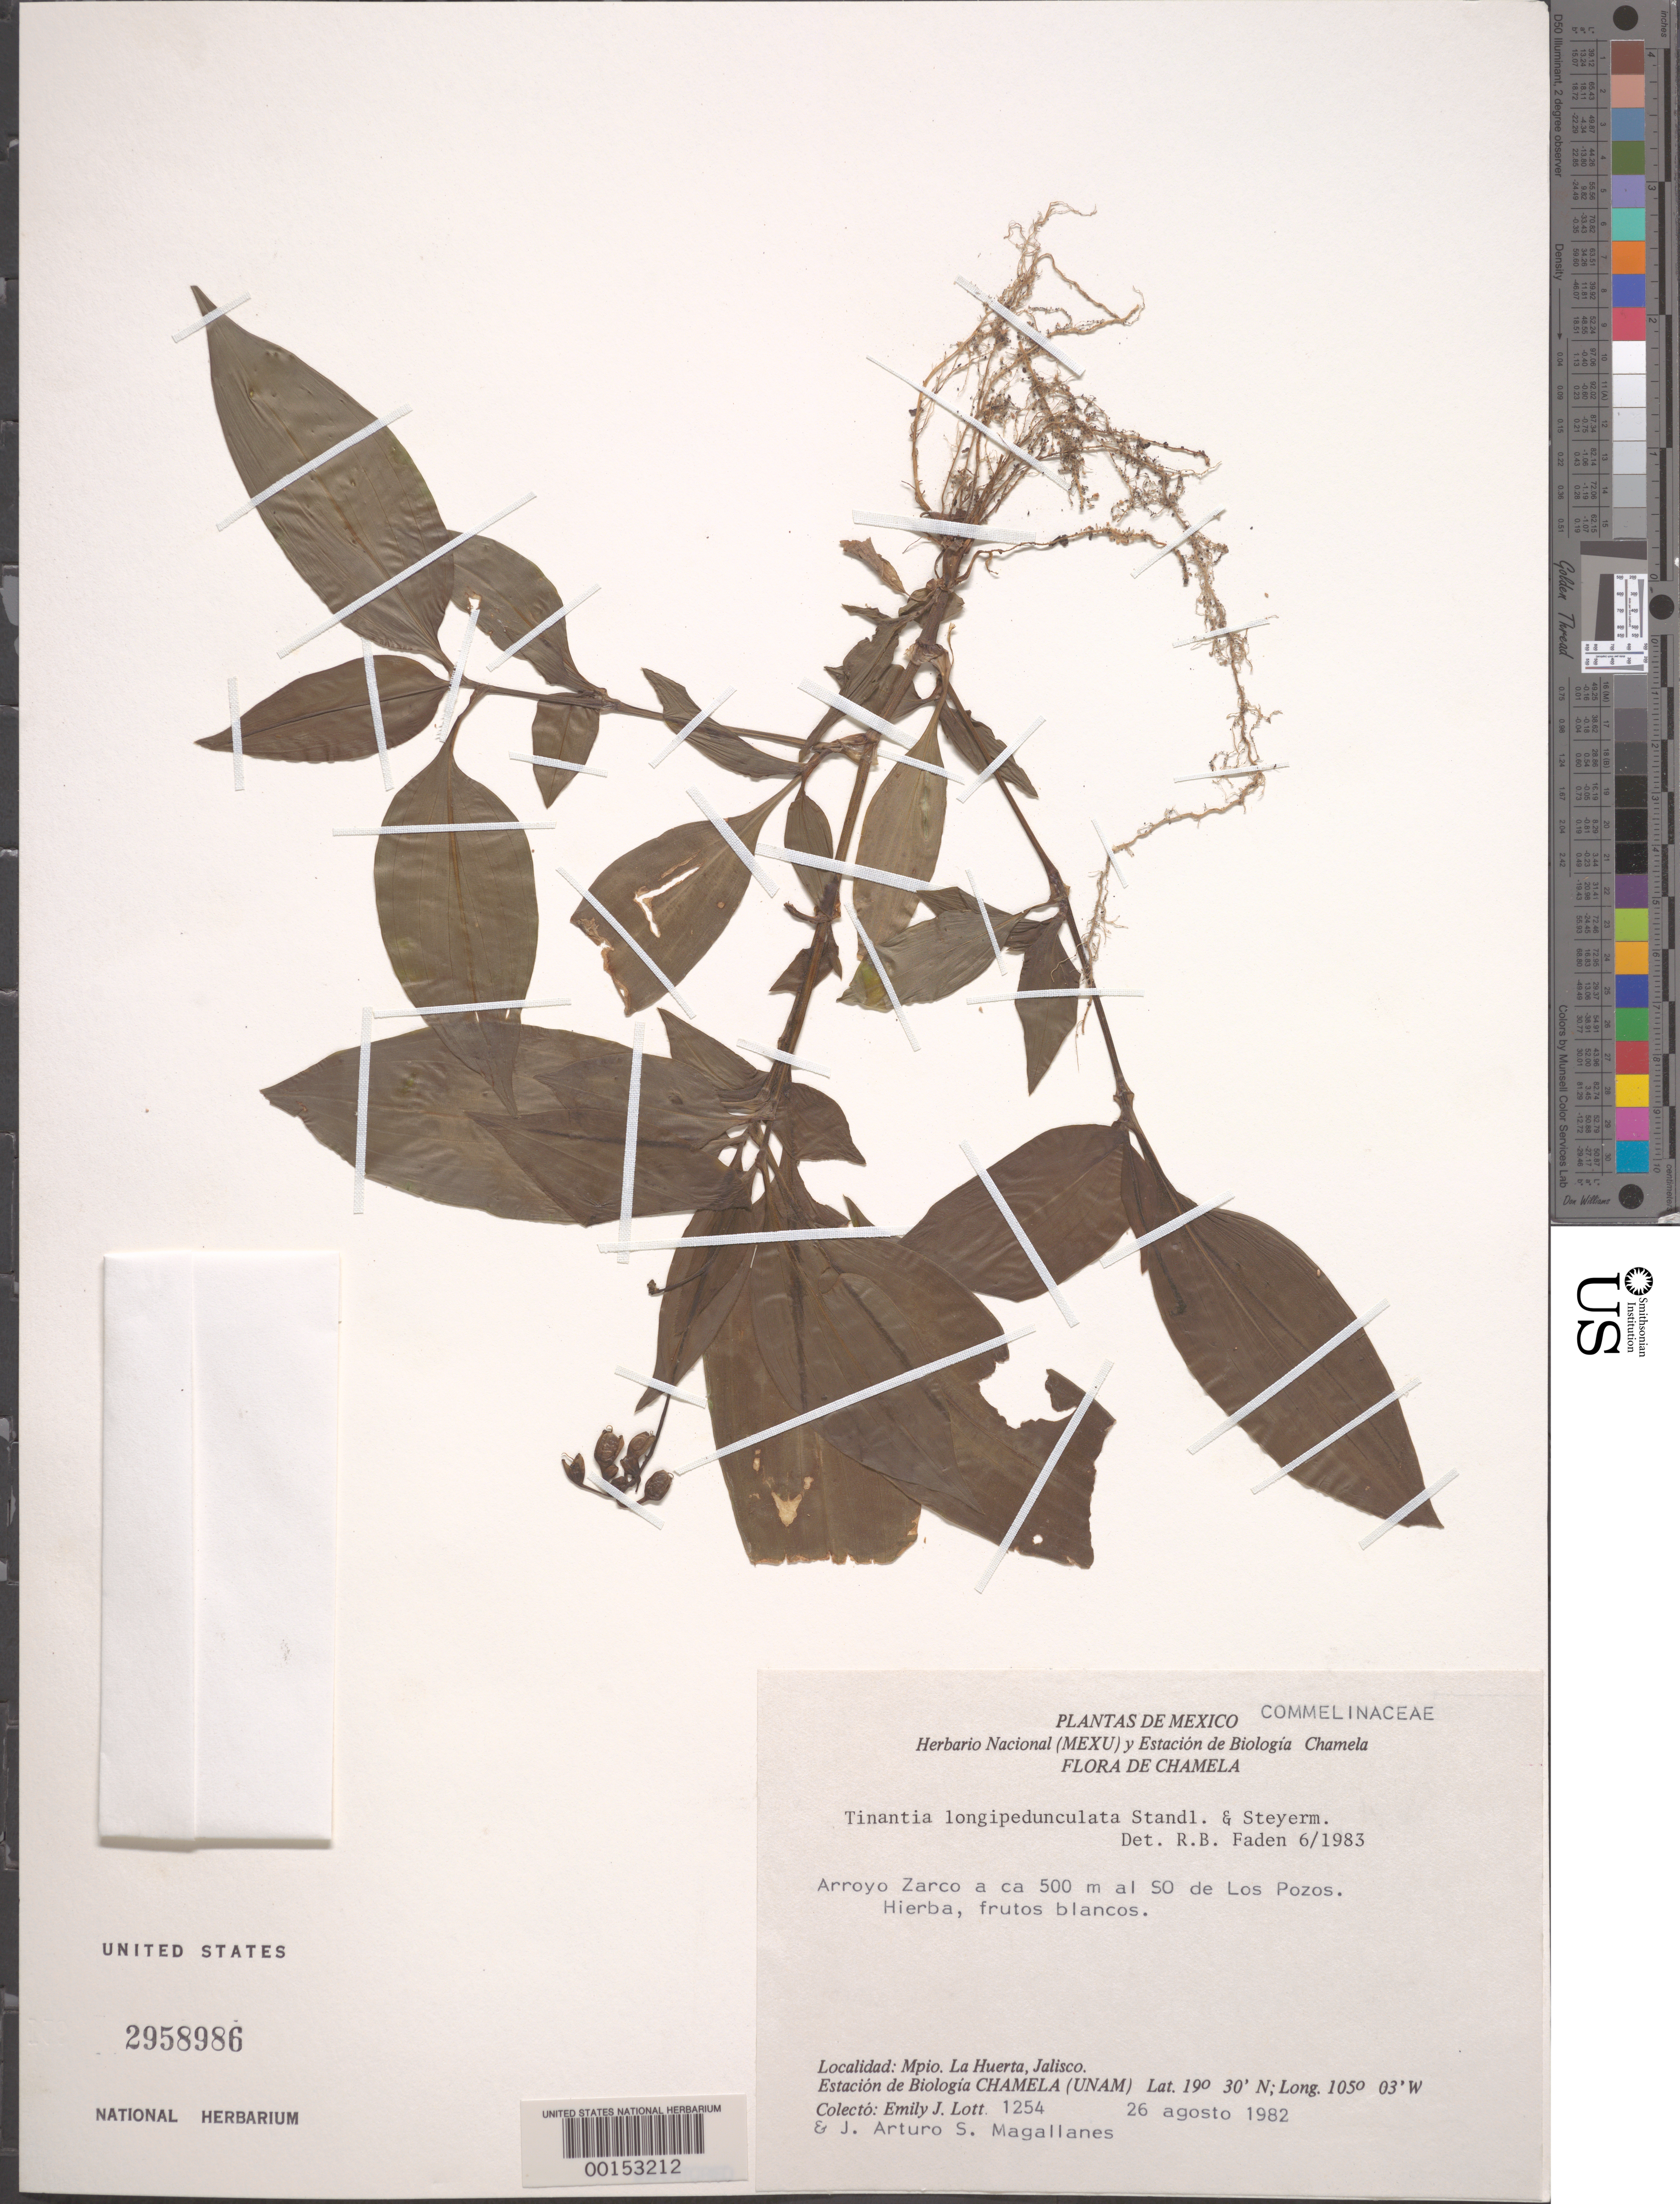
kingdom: Plantae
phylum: Tracheophyta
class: Liliopsida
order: Commelinales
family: Commelinaceae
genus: Tinantia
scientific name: Tinantia longipedunculata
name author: Standl. & Steyerm.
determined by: Faden, Robert B., (US), Smithsonian Institution - National Museum of Natural History (UNITED STATES)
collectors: E. Lott & J. Solis Magallanes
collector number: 1254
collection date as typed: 26 Aug 1982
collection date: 1982-08-26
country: Mexico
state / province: Jalisco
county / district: Huerta, La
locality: Arroyo Zarco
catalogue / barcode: US 2958986